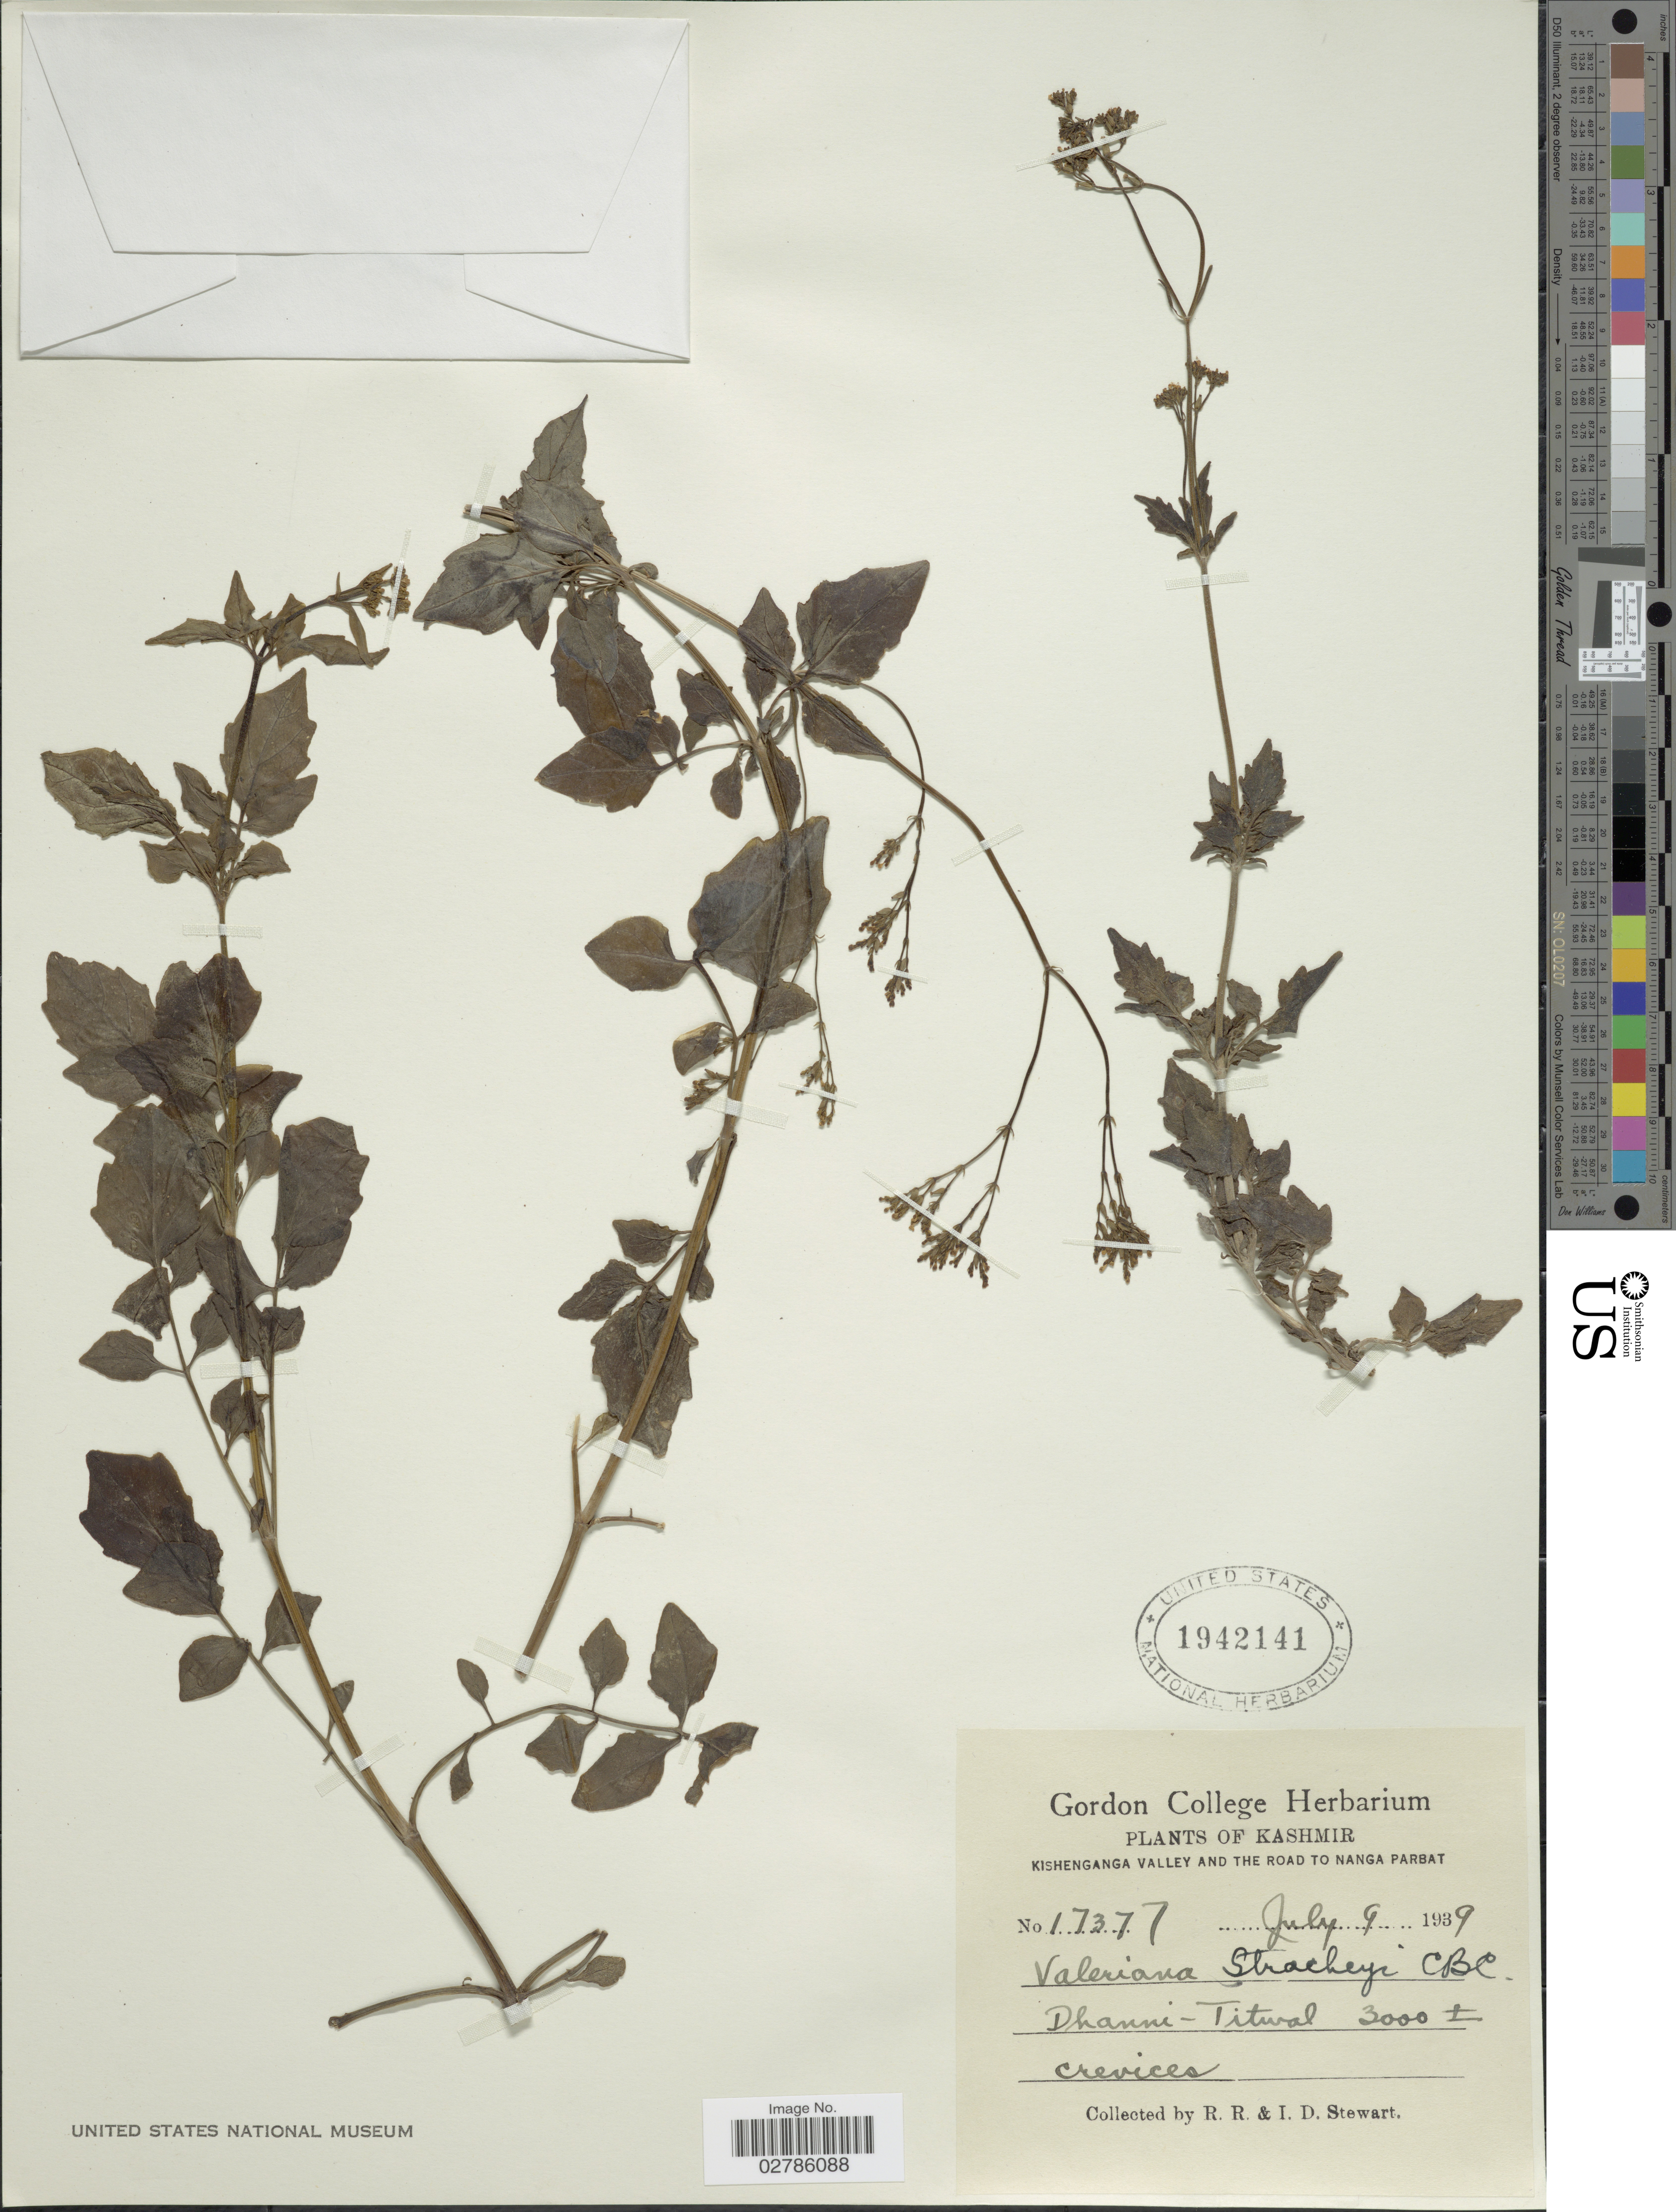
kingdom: Plantae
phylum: Tracheophyta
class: Magnoliopsida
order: Dipsacales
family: Caprifoliaceae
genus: Valeriana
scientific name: Valeriana stracheyi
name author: C.B. Clarke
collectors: R. R. Stewart & I. Stewart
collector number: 17377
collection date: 1939-07-09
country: Pakistan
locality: Kishenganga Valley and the road to Nanga Parbat. Kashmir. Dhanni-Titwal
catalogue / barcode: US 1942141